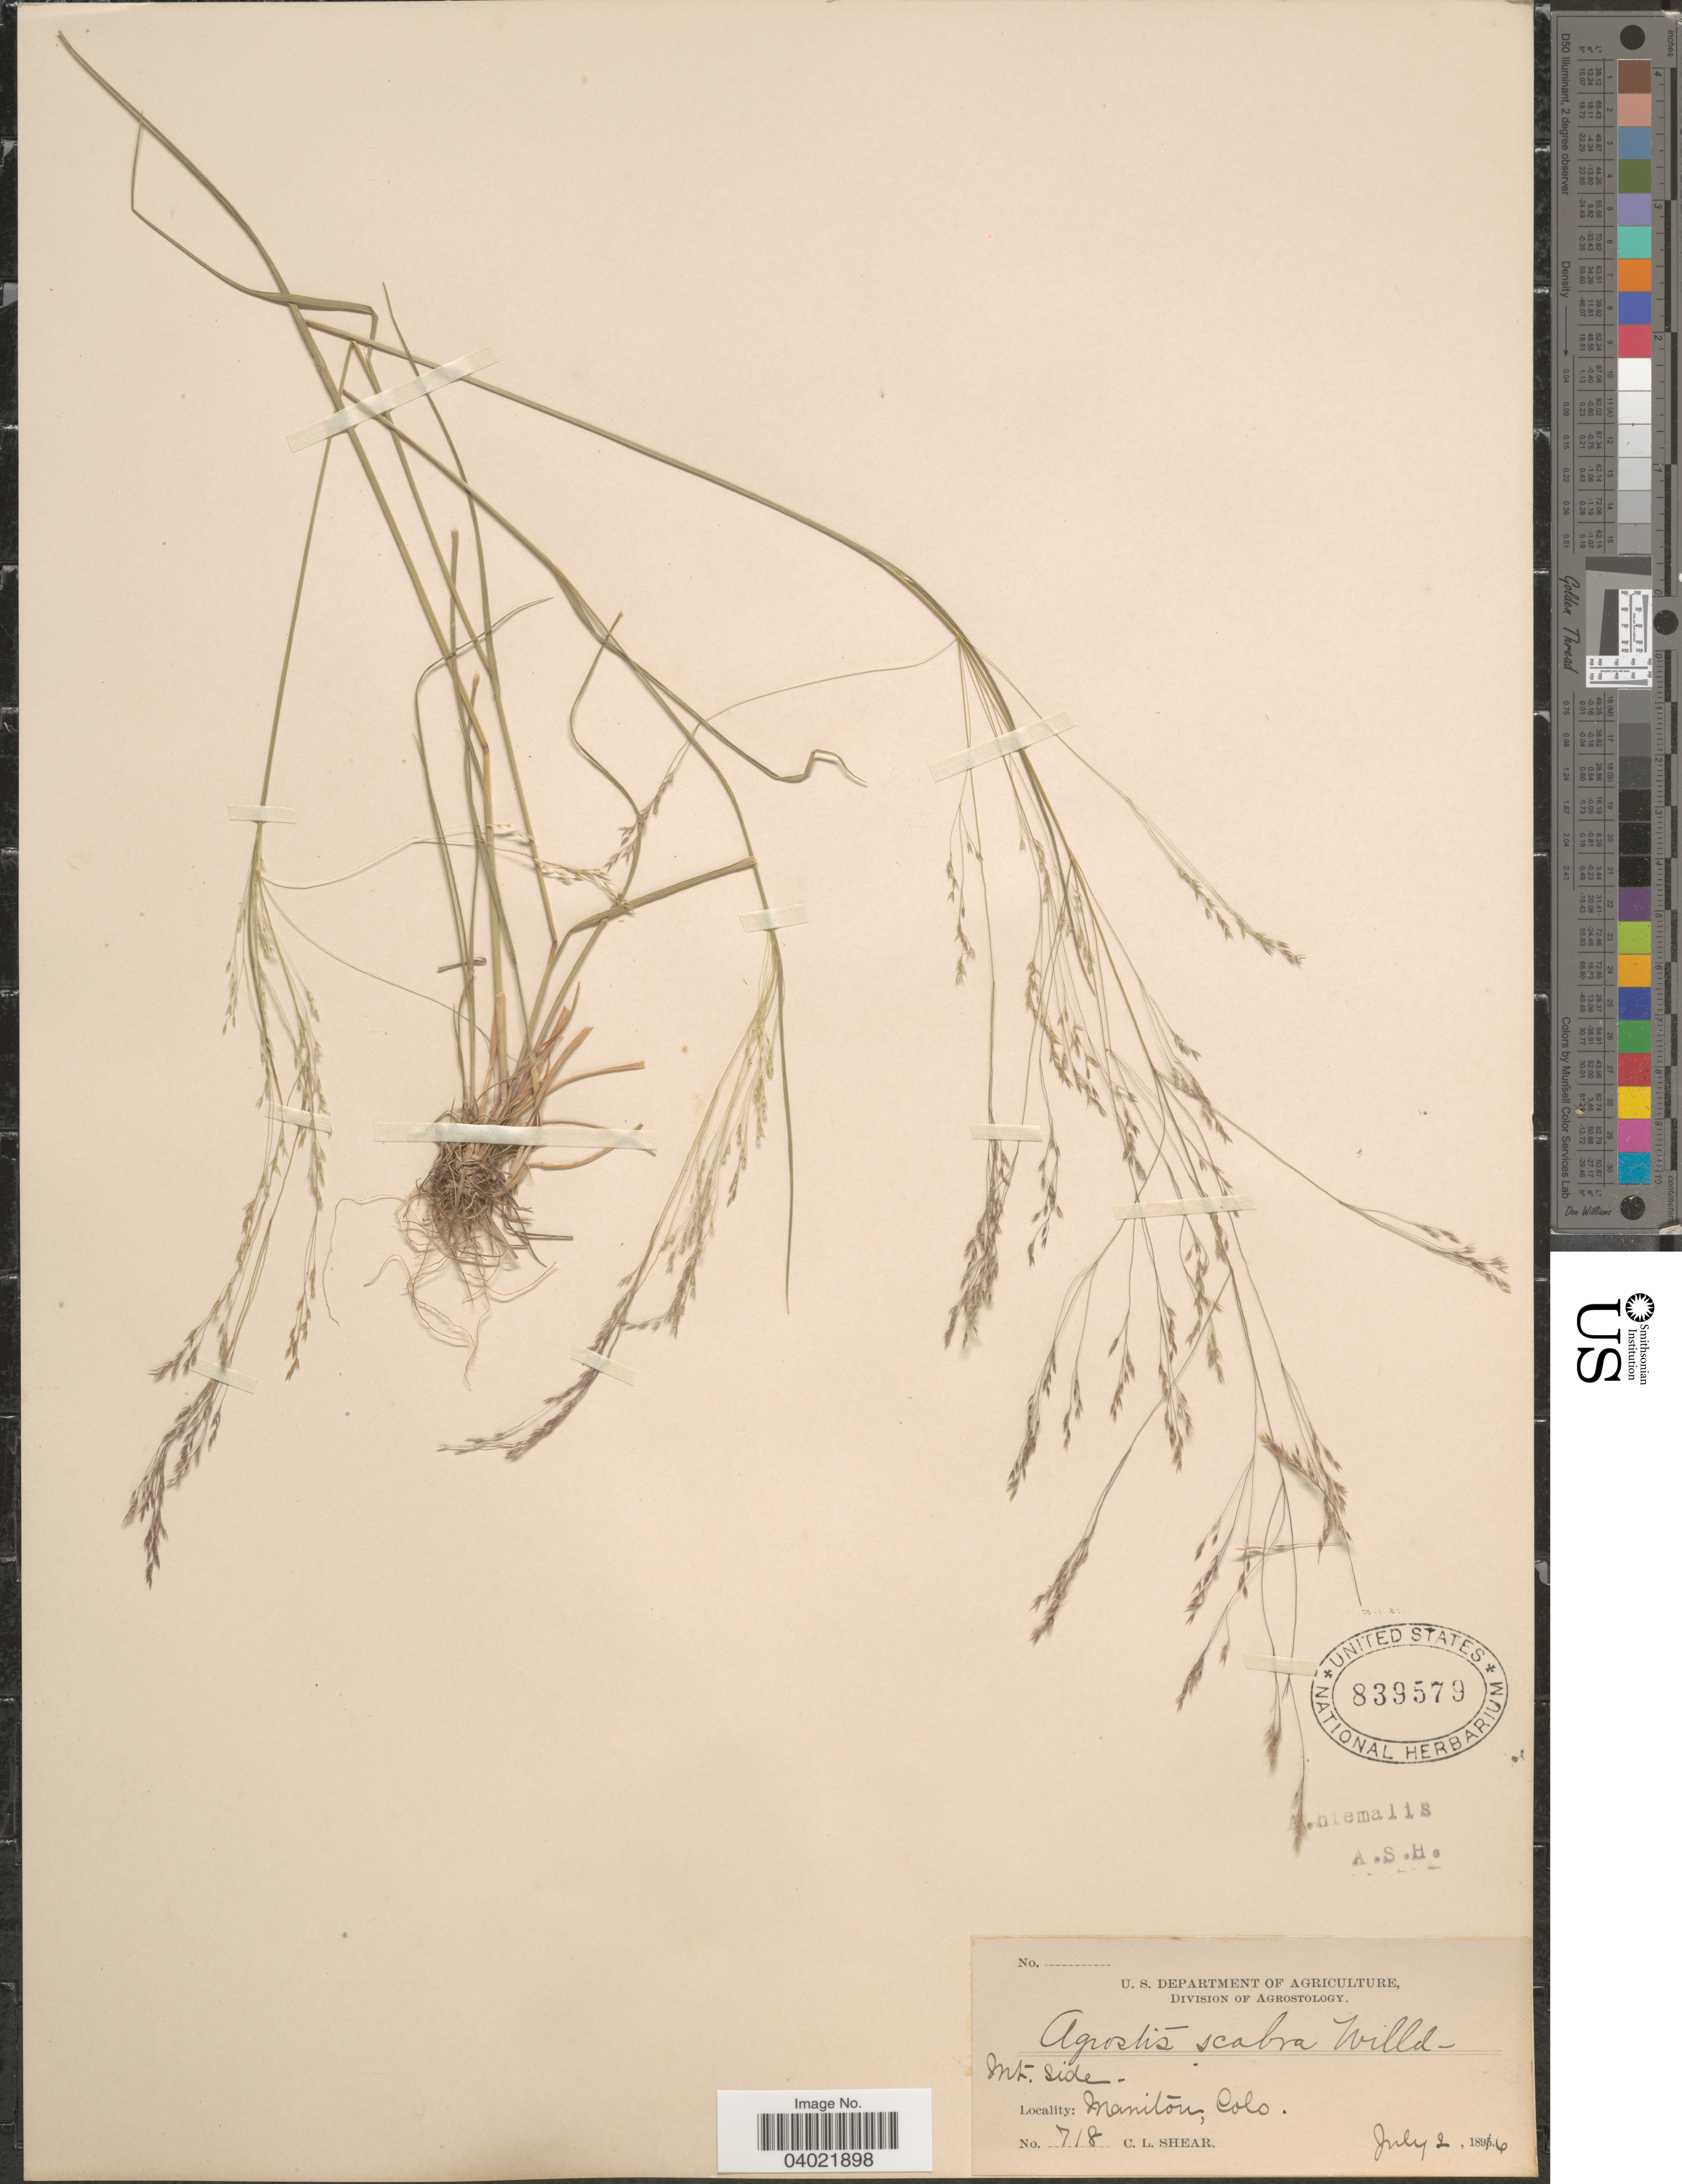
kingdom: Plantae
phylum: Tracheophyta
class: Liliopsida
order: Poales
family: Poaceae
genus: Agrostis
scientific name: Agrostis scabra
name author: Willd.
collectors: C. L. Shear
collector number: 718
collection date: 1896-07-02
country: United States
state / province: Colorado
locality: Mt. side. Manitou.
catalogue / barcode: US 839579